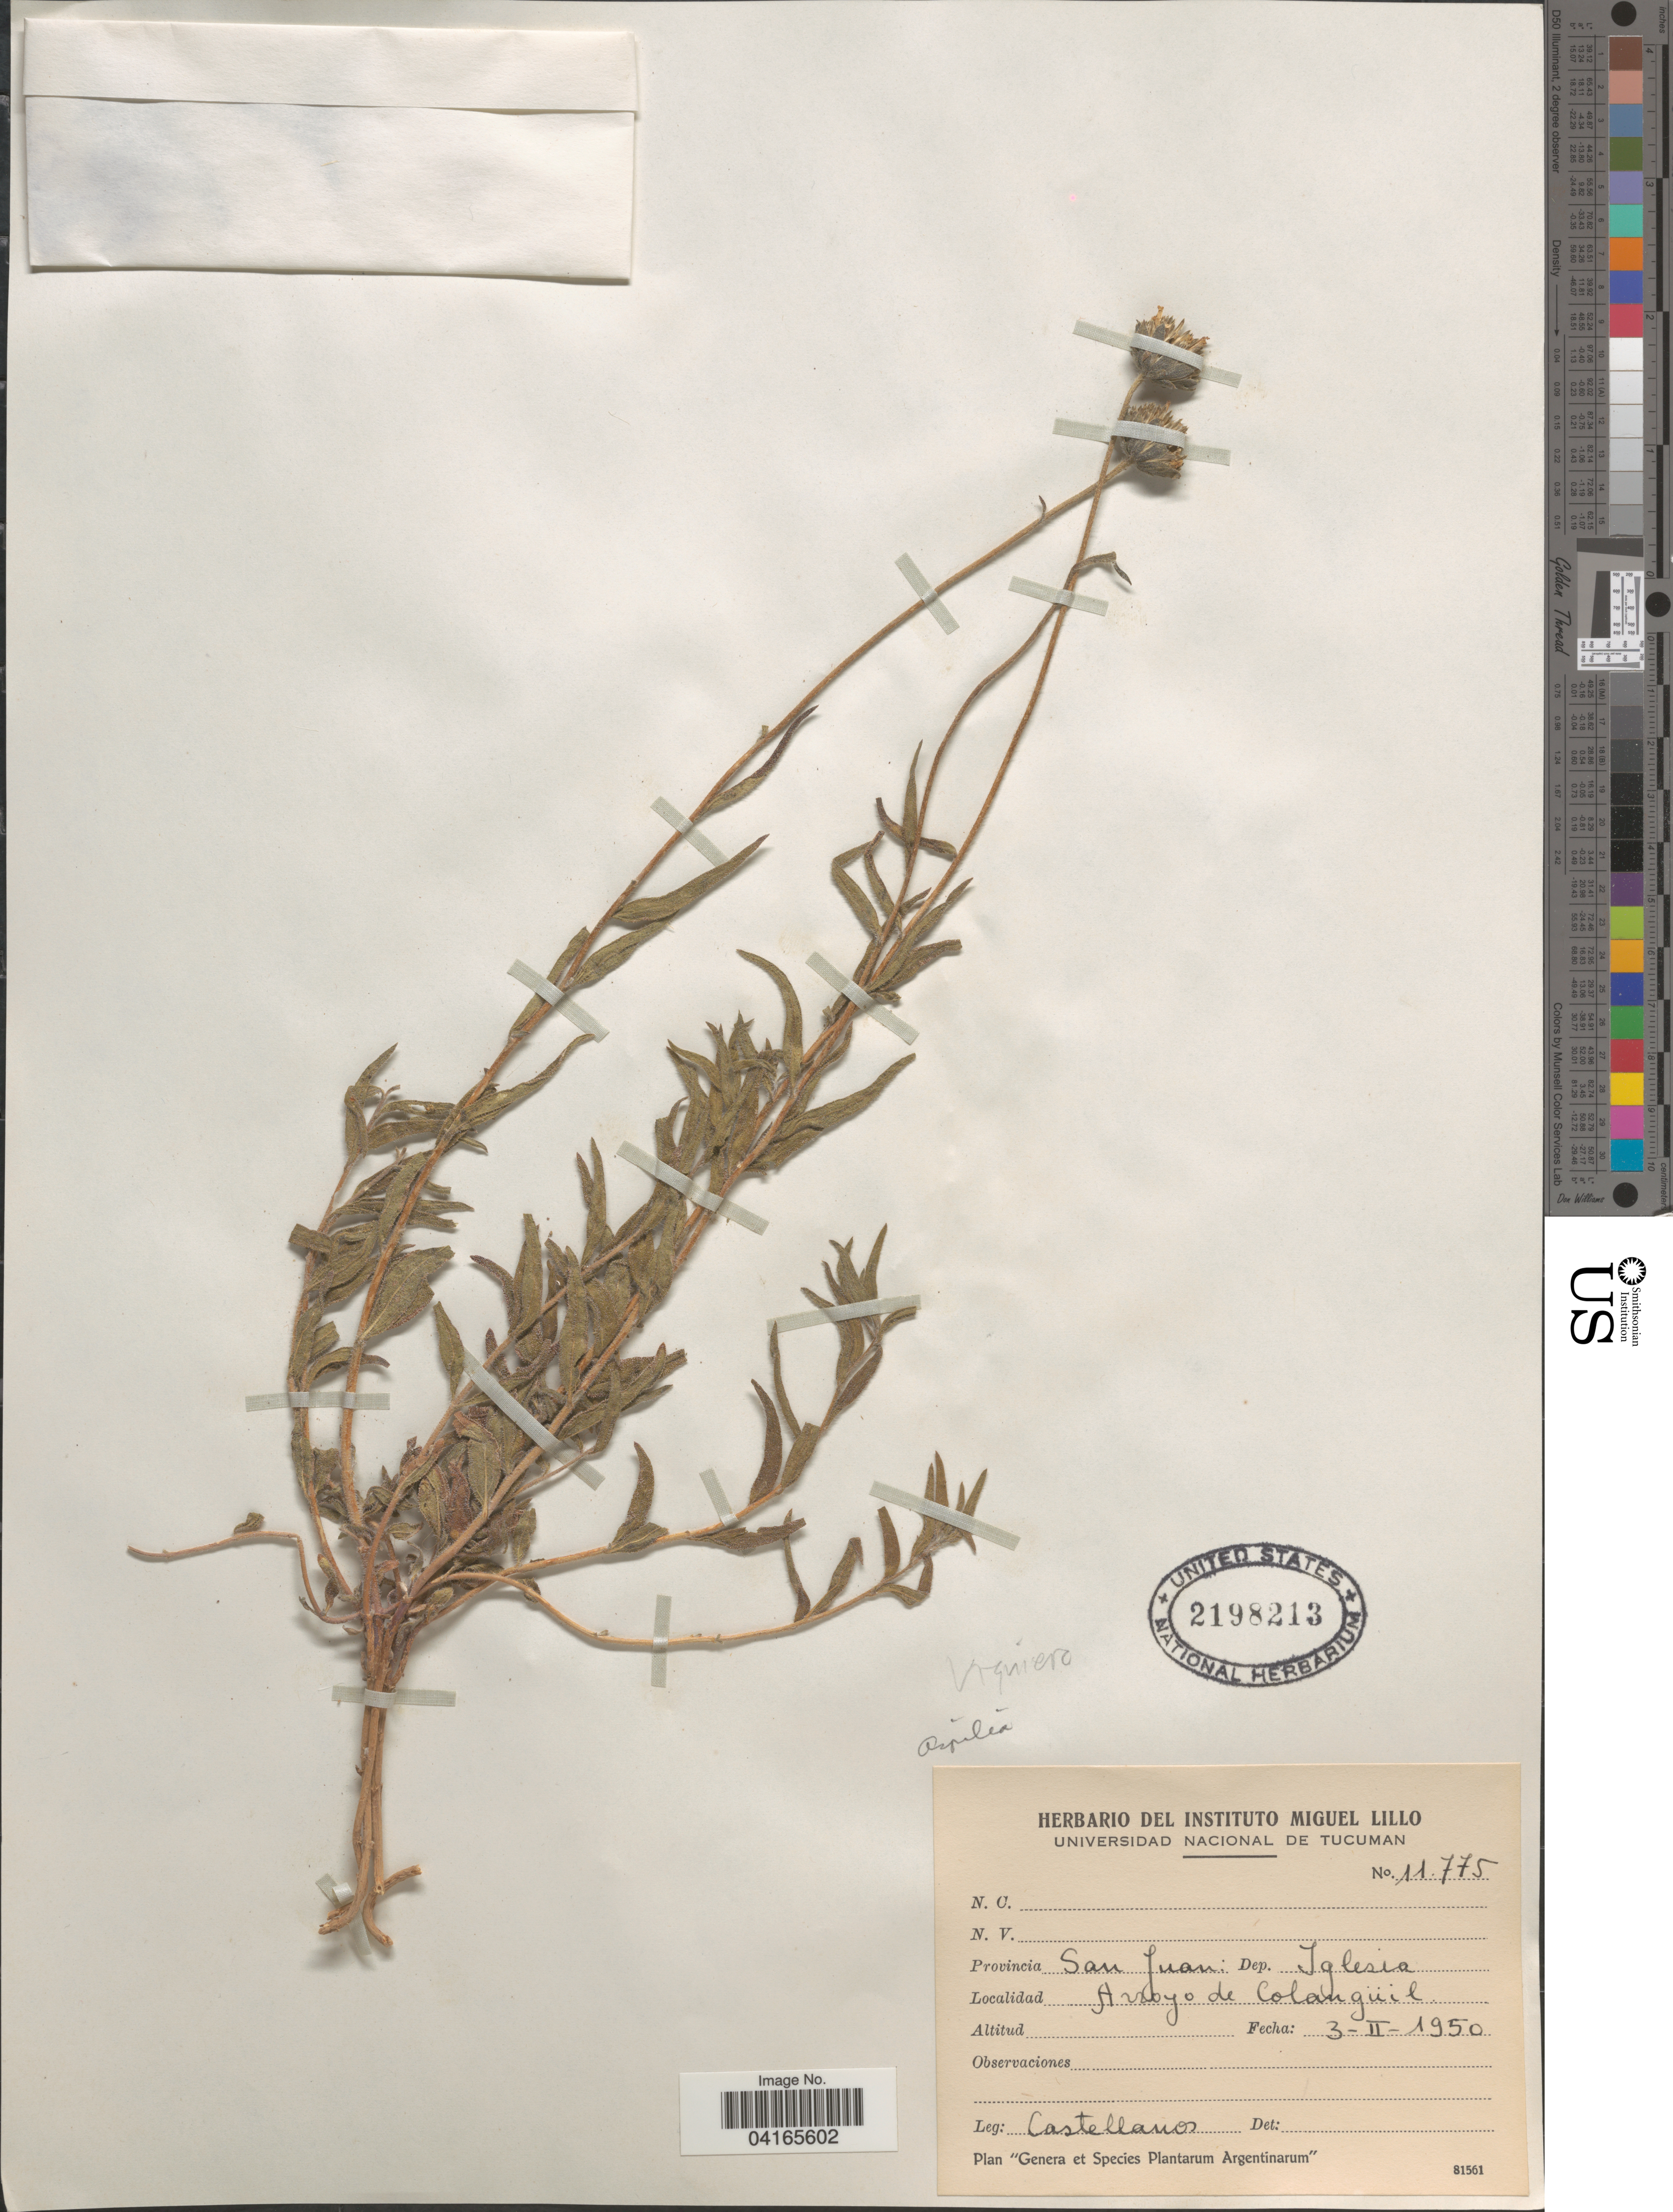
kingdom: Plantae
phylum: Tracheophyta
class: Magnoliopsida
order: Asterales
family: Asteraceae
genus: Aspilia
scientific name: Aspilia sp.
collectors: -- Castellanos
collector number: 11775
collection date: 1950-02-03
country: Argentina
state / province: San Juan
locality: Dep. Iglesia. Arroyo de Colangüil.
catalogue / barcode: US 2198213